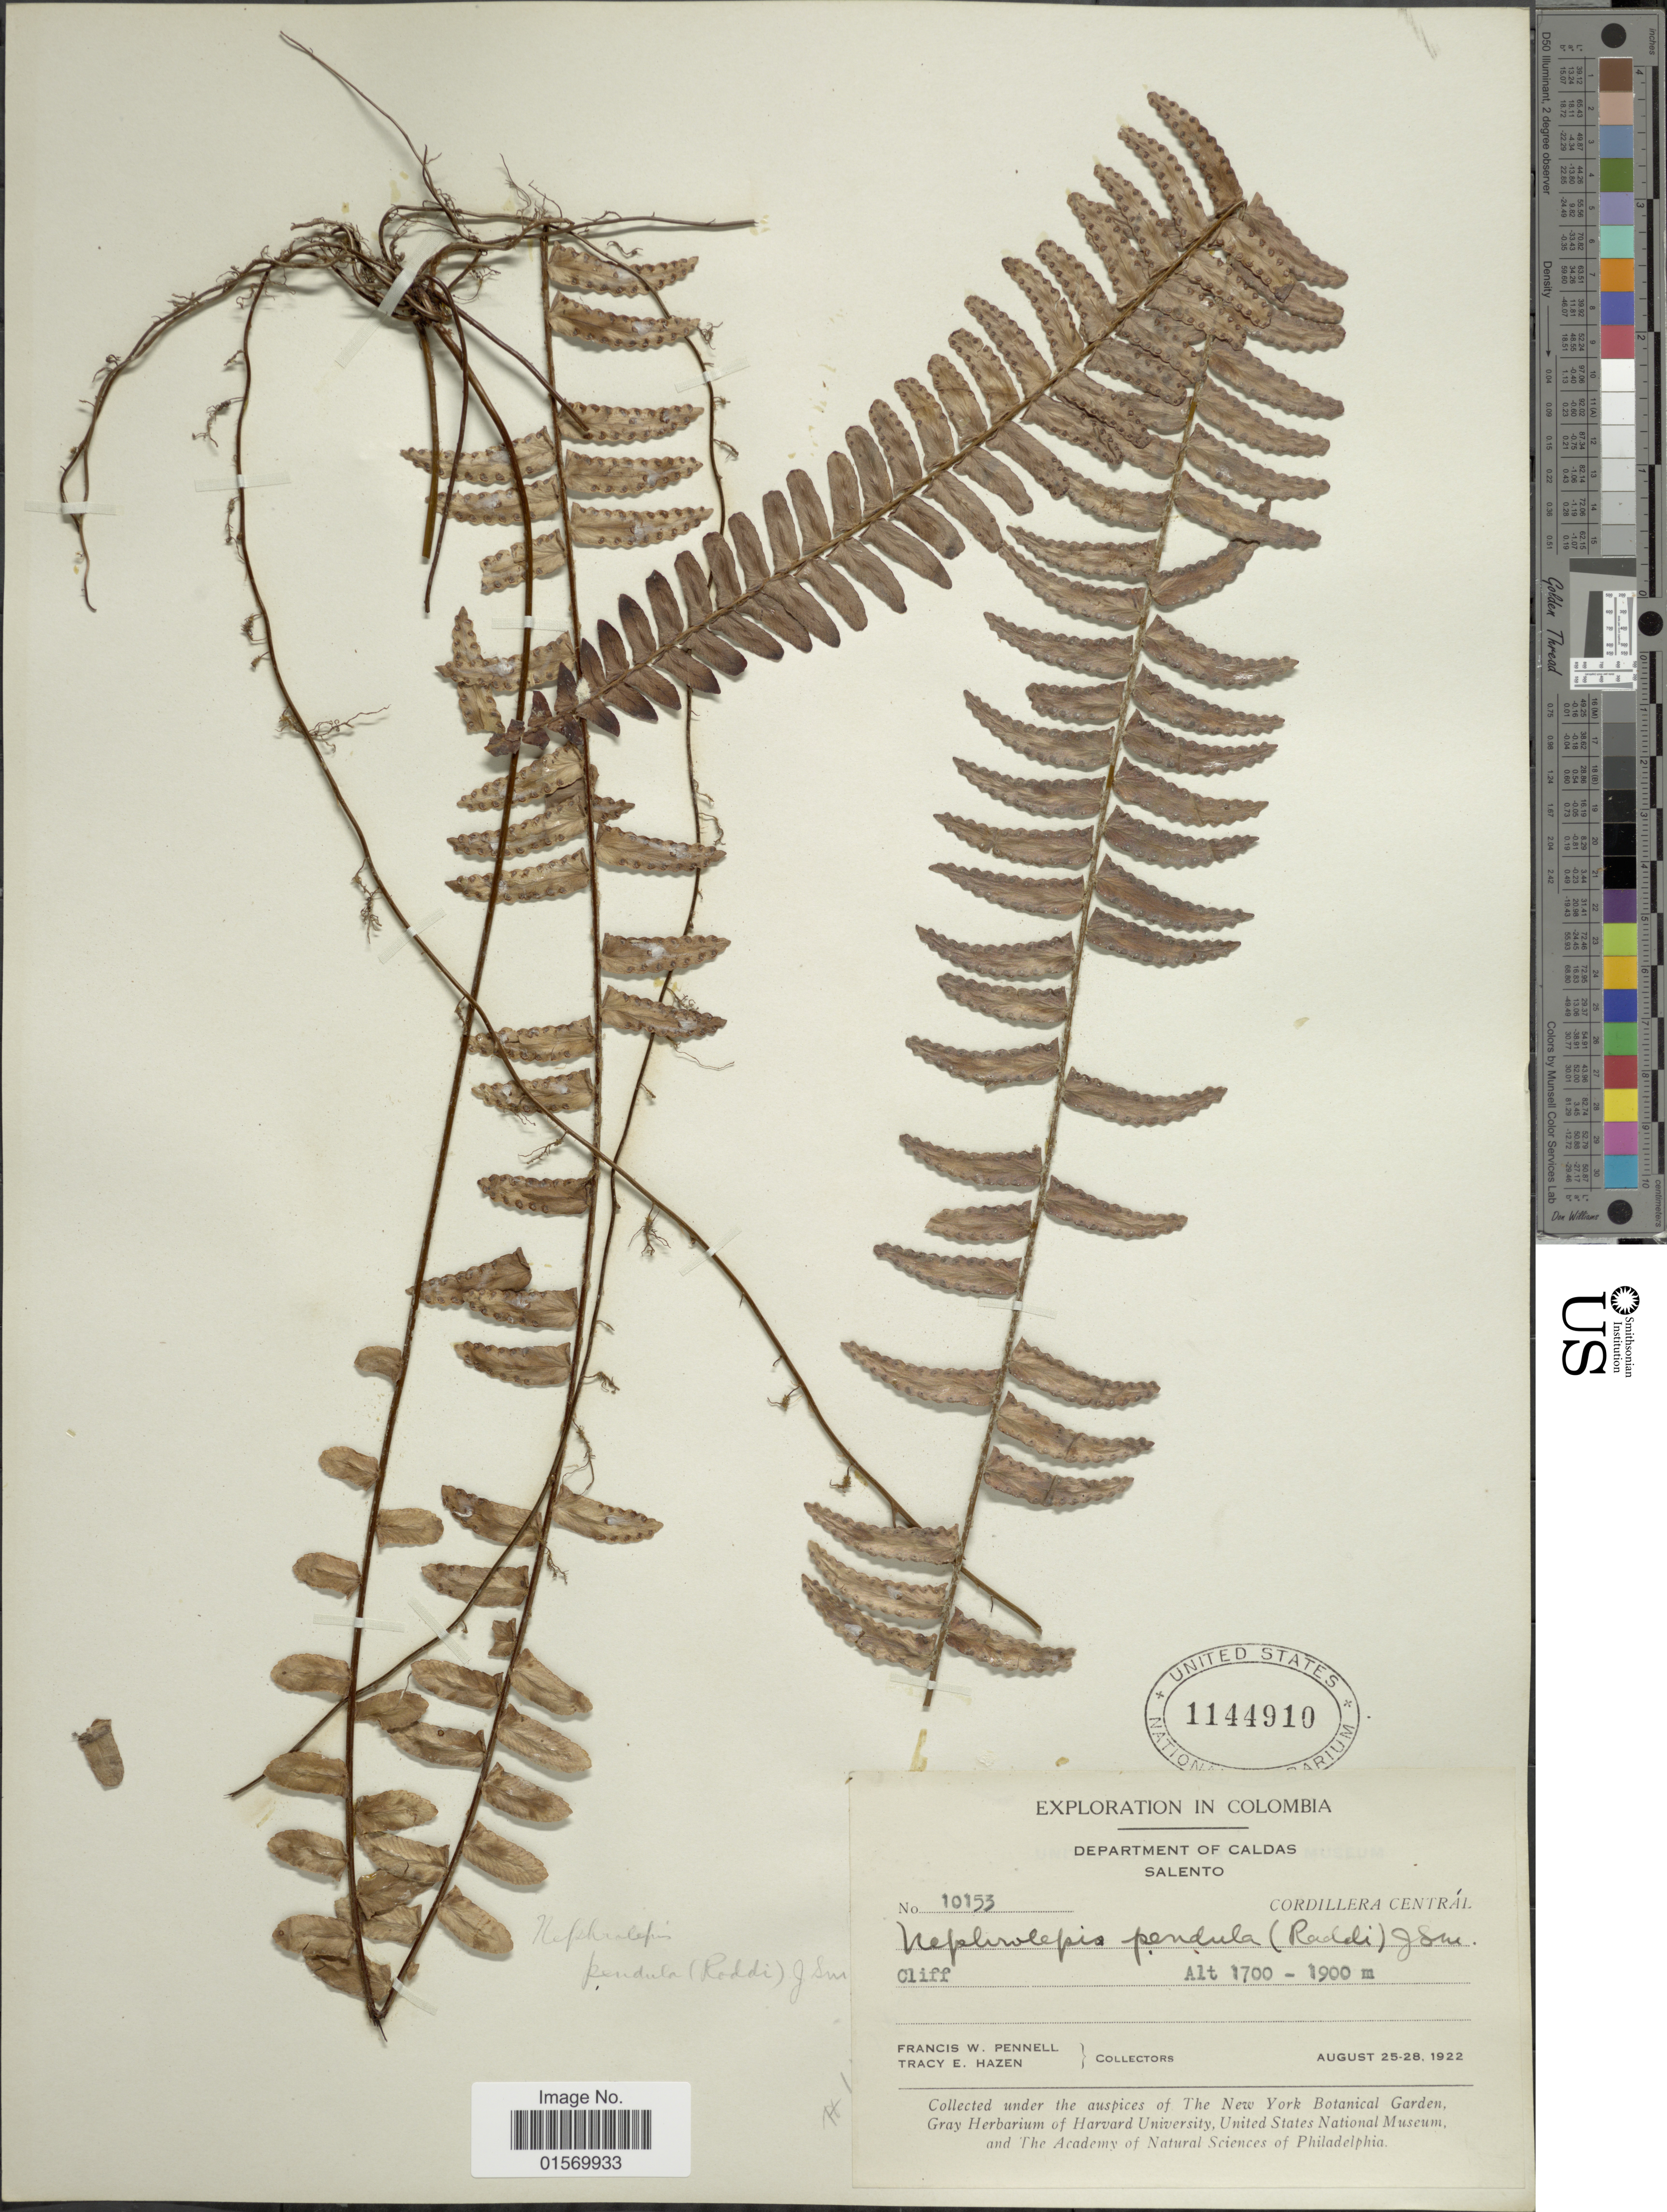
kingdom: Plantae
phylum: Tracheophyta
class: Polypodiopsida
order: Polypodiales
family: Nephrolepidaceae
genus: Nephrolepis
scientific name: Nephrolepis pendula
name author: (Raddi) J. Sm.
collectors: F. W. Pennell & T. E. Hazen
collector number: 10153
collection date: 1922-08-25/1922-08-28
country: Colombia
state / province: Caldas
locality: Salento, cliff, Cordillera Central.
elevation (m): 1700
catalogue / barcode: US 1144910